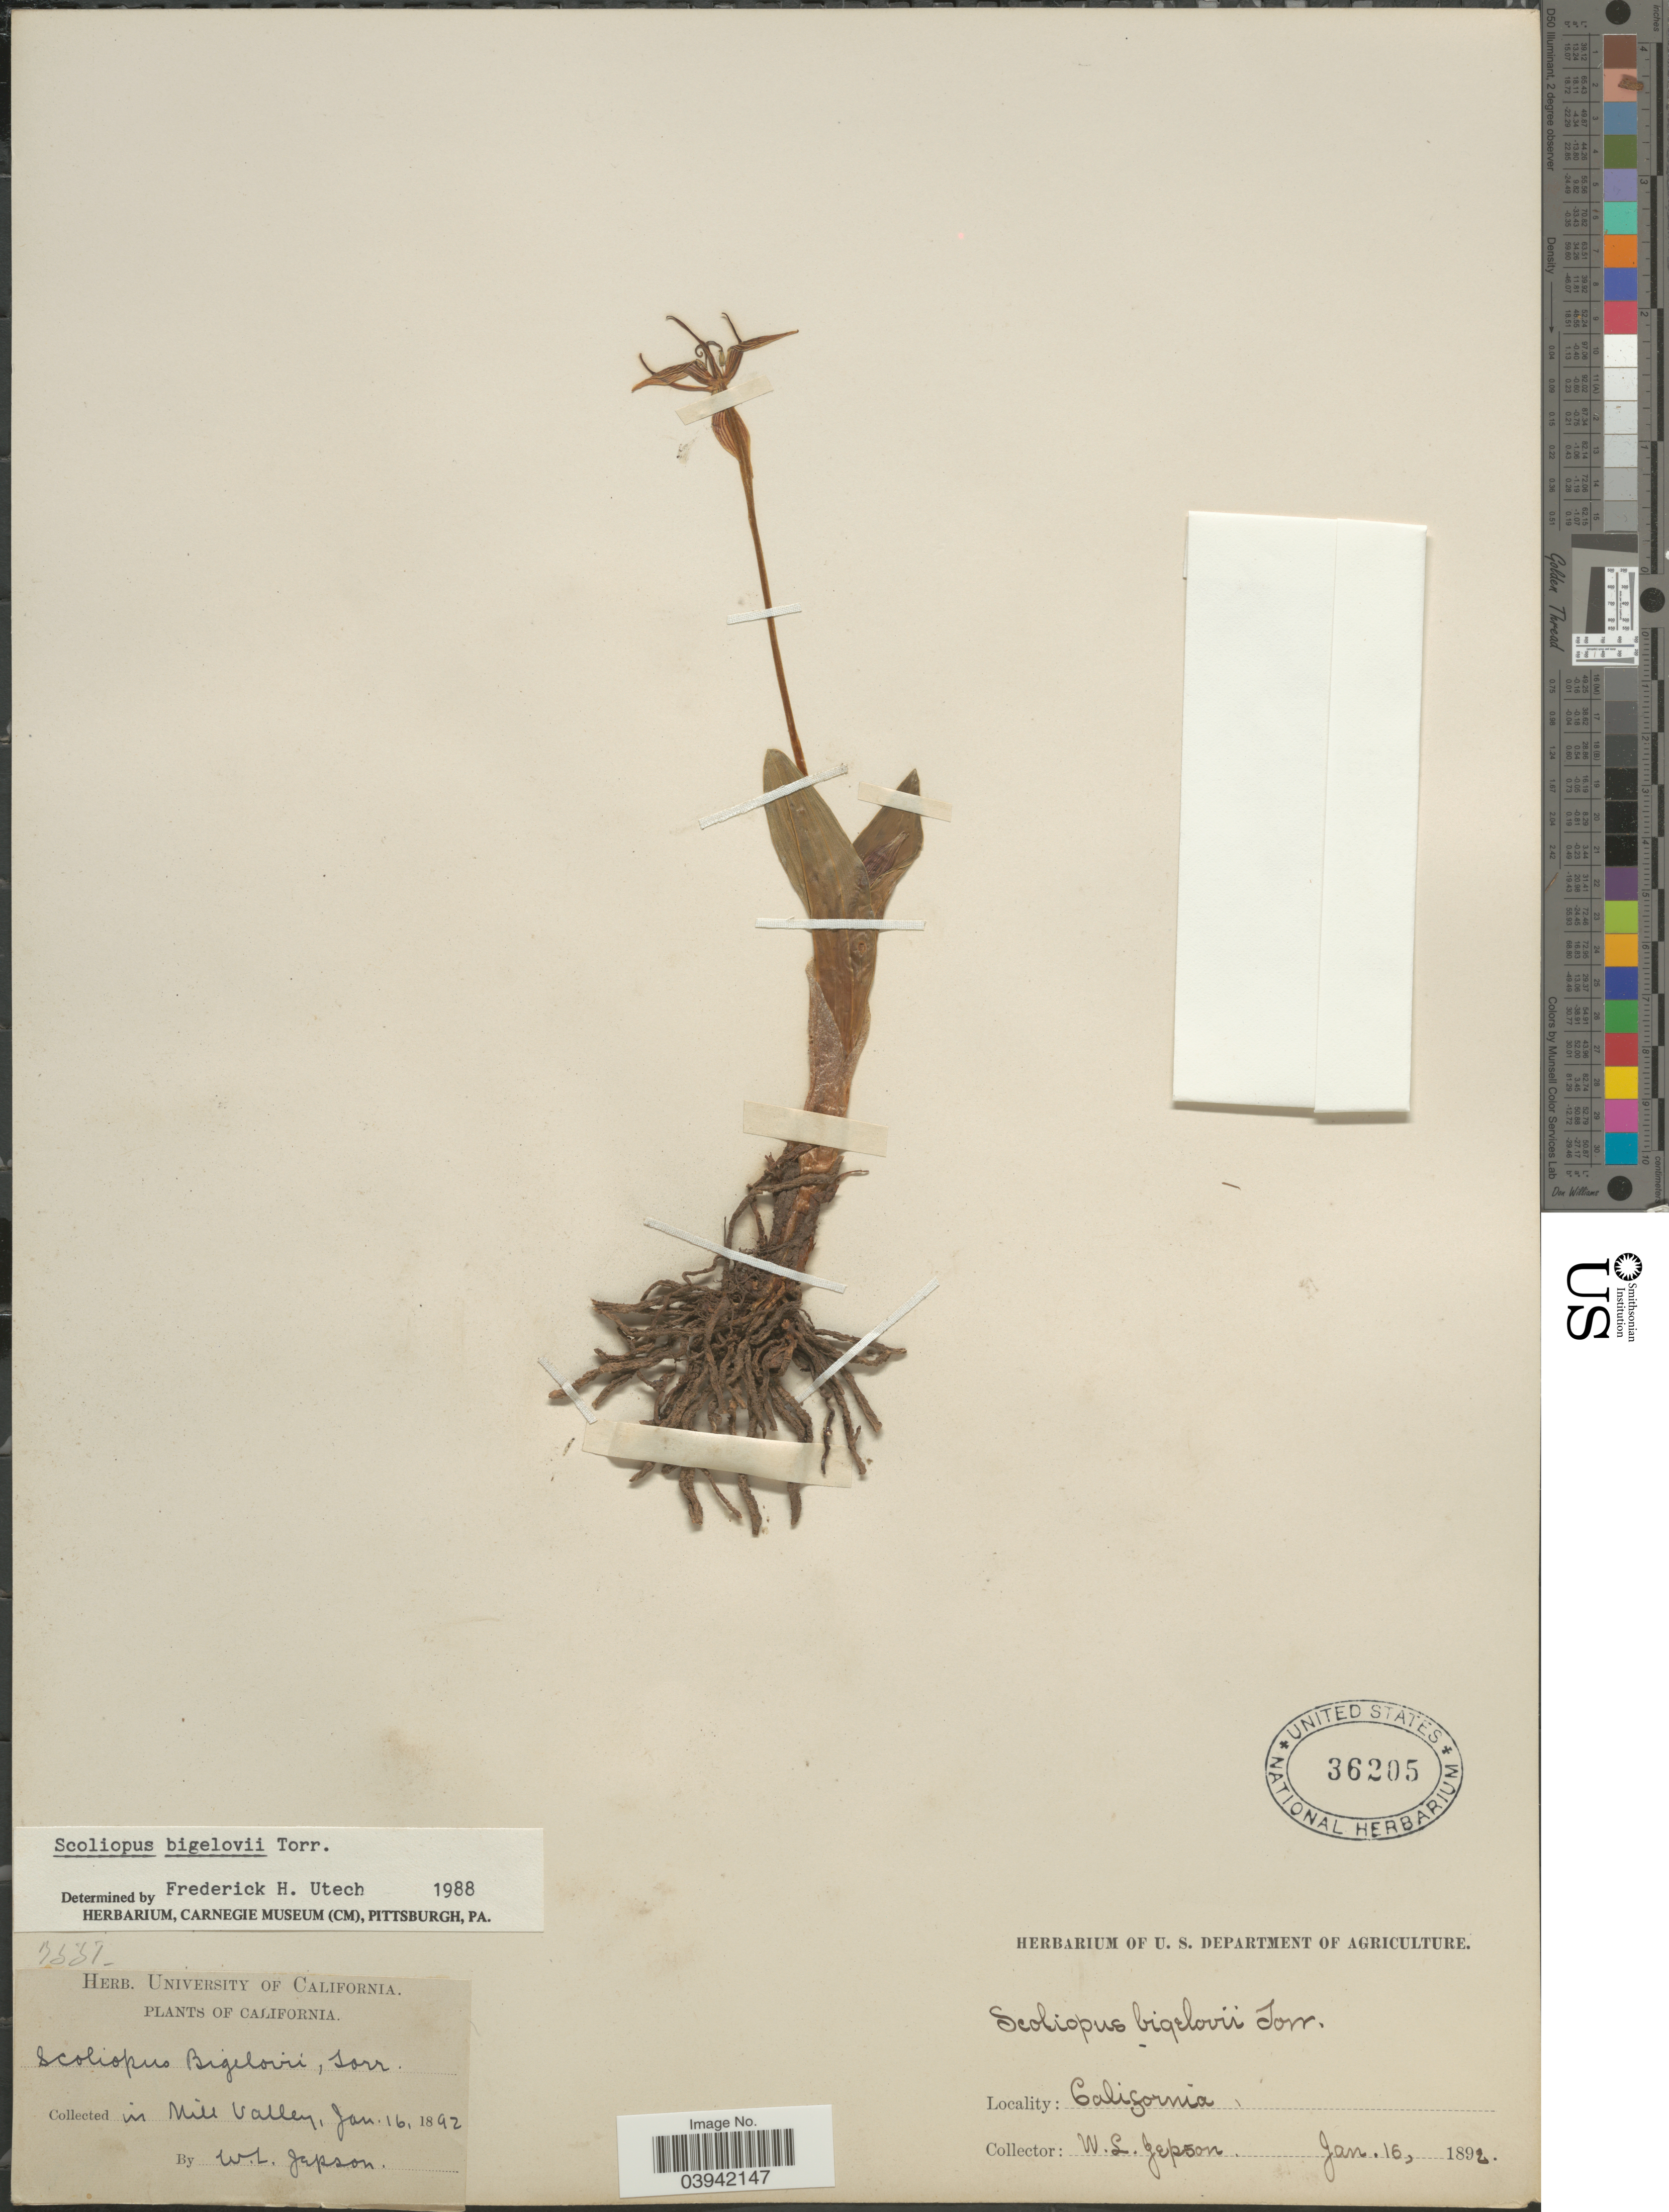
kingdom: Plantae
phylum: Tracheophyta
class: Liliopsida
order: Liliales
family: Liliaceae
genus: Scoliopus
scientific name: Scoliopus bigelovii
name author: Torr.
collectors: W. L. Jepson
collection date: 1892-01-16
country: United States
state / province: California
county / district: Marin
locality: In Mill Valley.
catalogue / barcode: US 36205